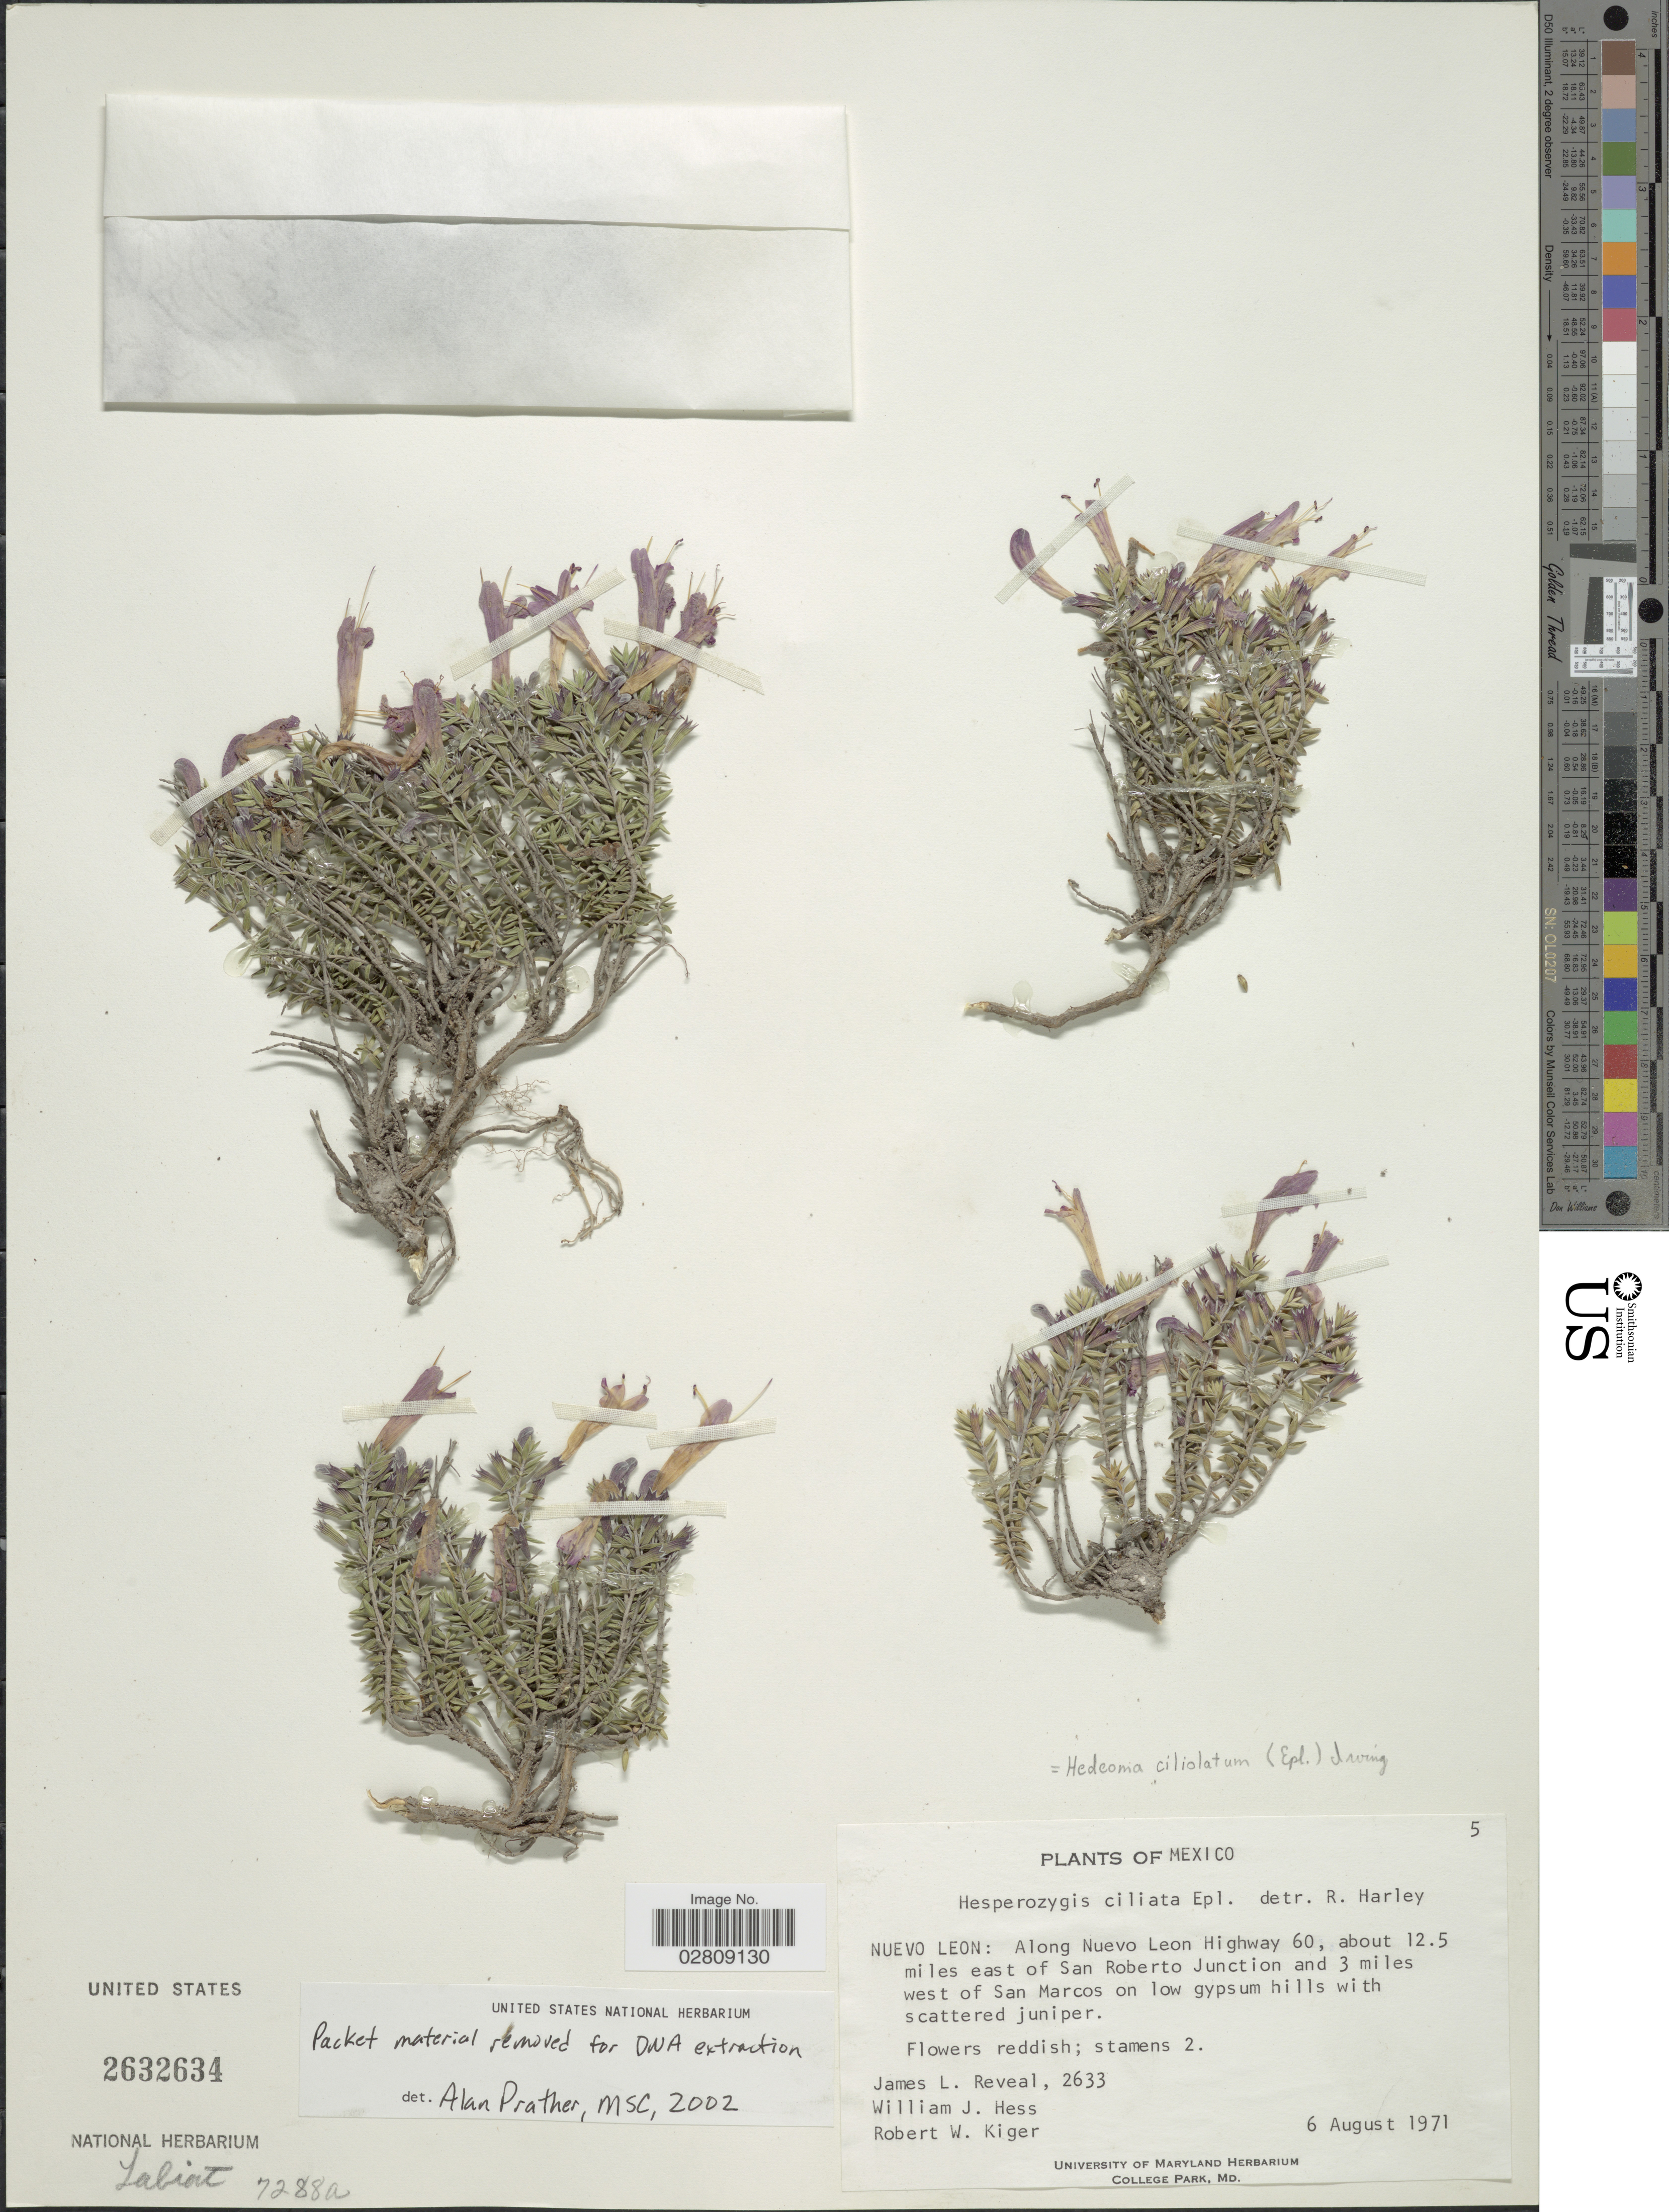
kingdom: Plantae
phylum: Tracheophyta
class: Magnoliopsida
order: Lamiales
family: Lamiaceae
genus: Hedeoma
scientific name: Hedeoma ciliolata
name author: (R.S. Irving) Epling & W.S. Stewart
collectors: J. L. Reveal, W. Hess & R. Kiger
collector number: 2633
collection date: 1971-08-06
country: Mexico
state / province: Nuevo León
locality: Along Nuevo Leon Highway 60, about 12.5 miles east of San Roberto Junction and 3 miles west of San Marcos.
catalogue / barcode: US 2632634